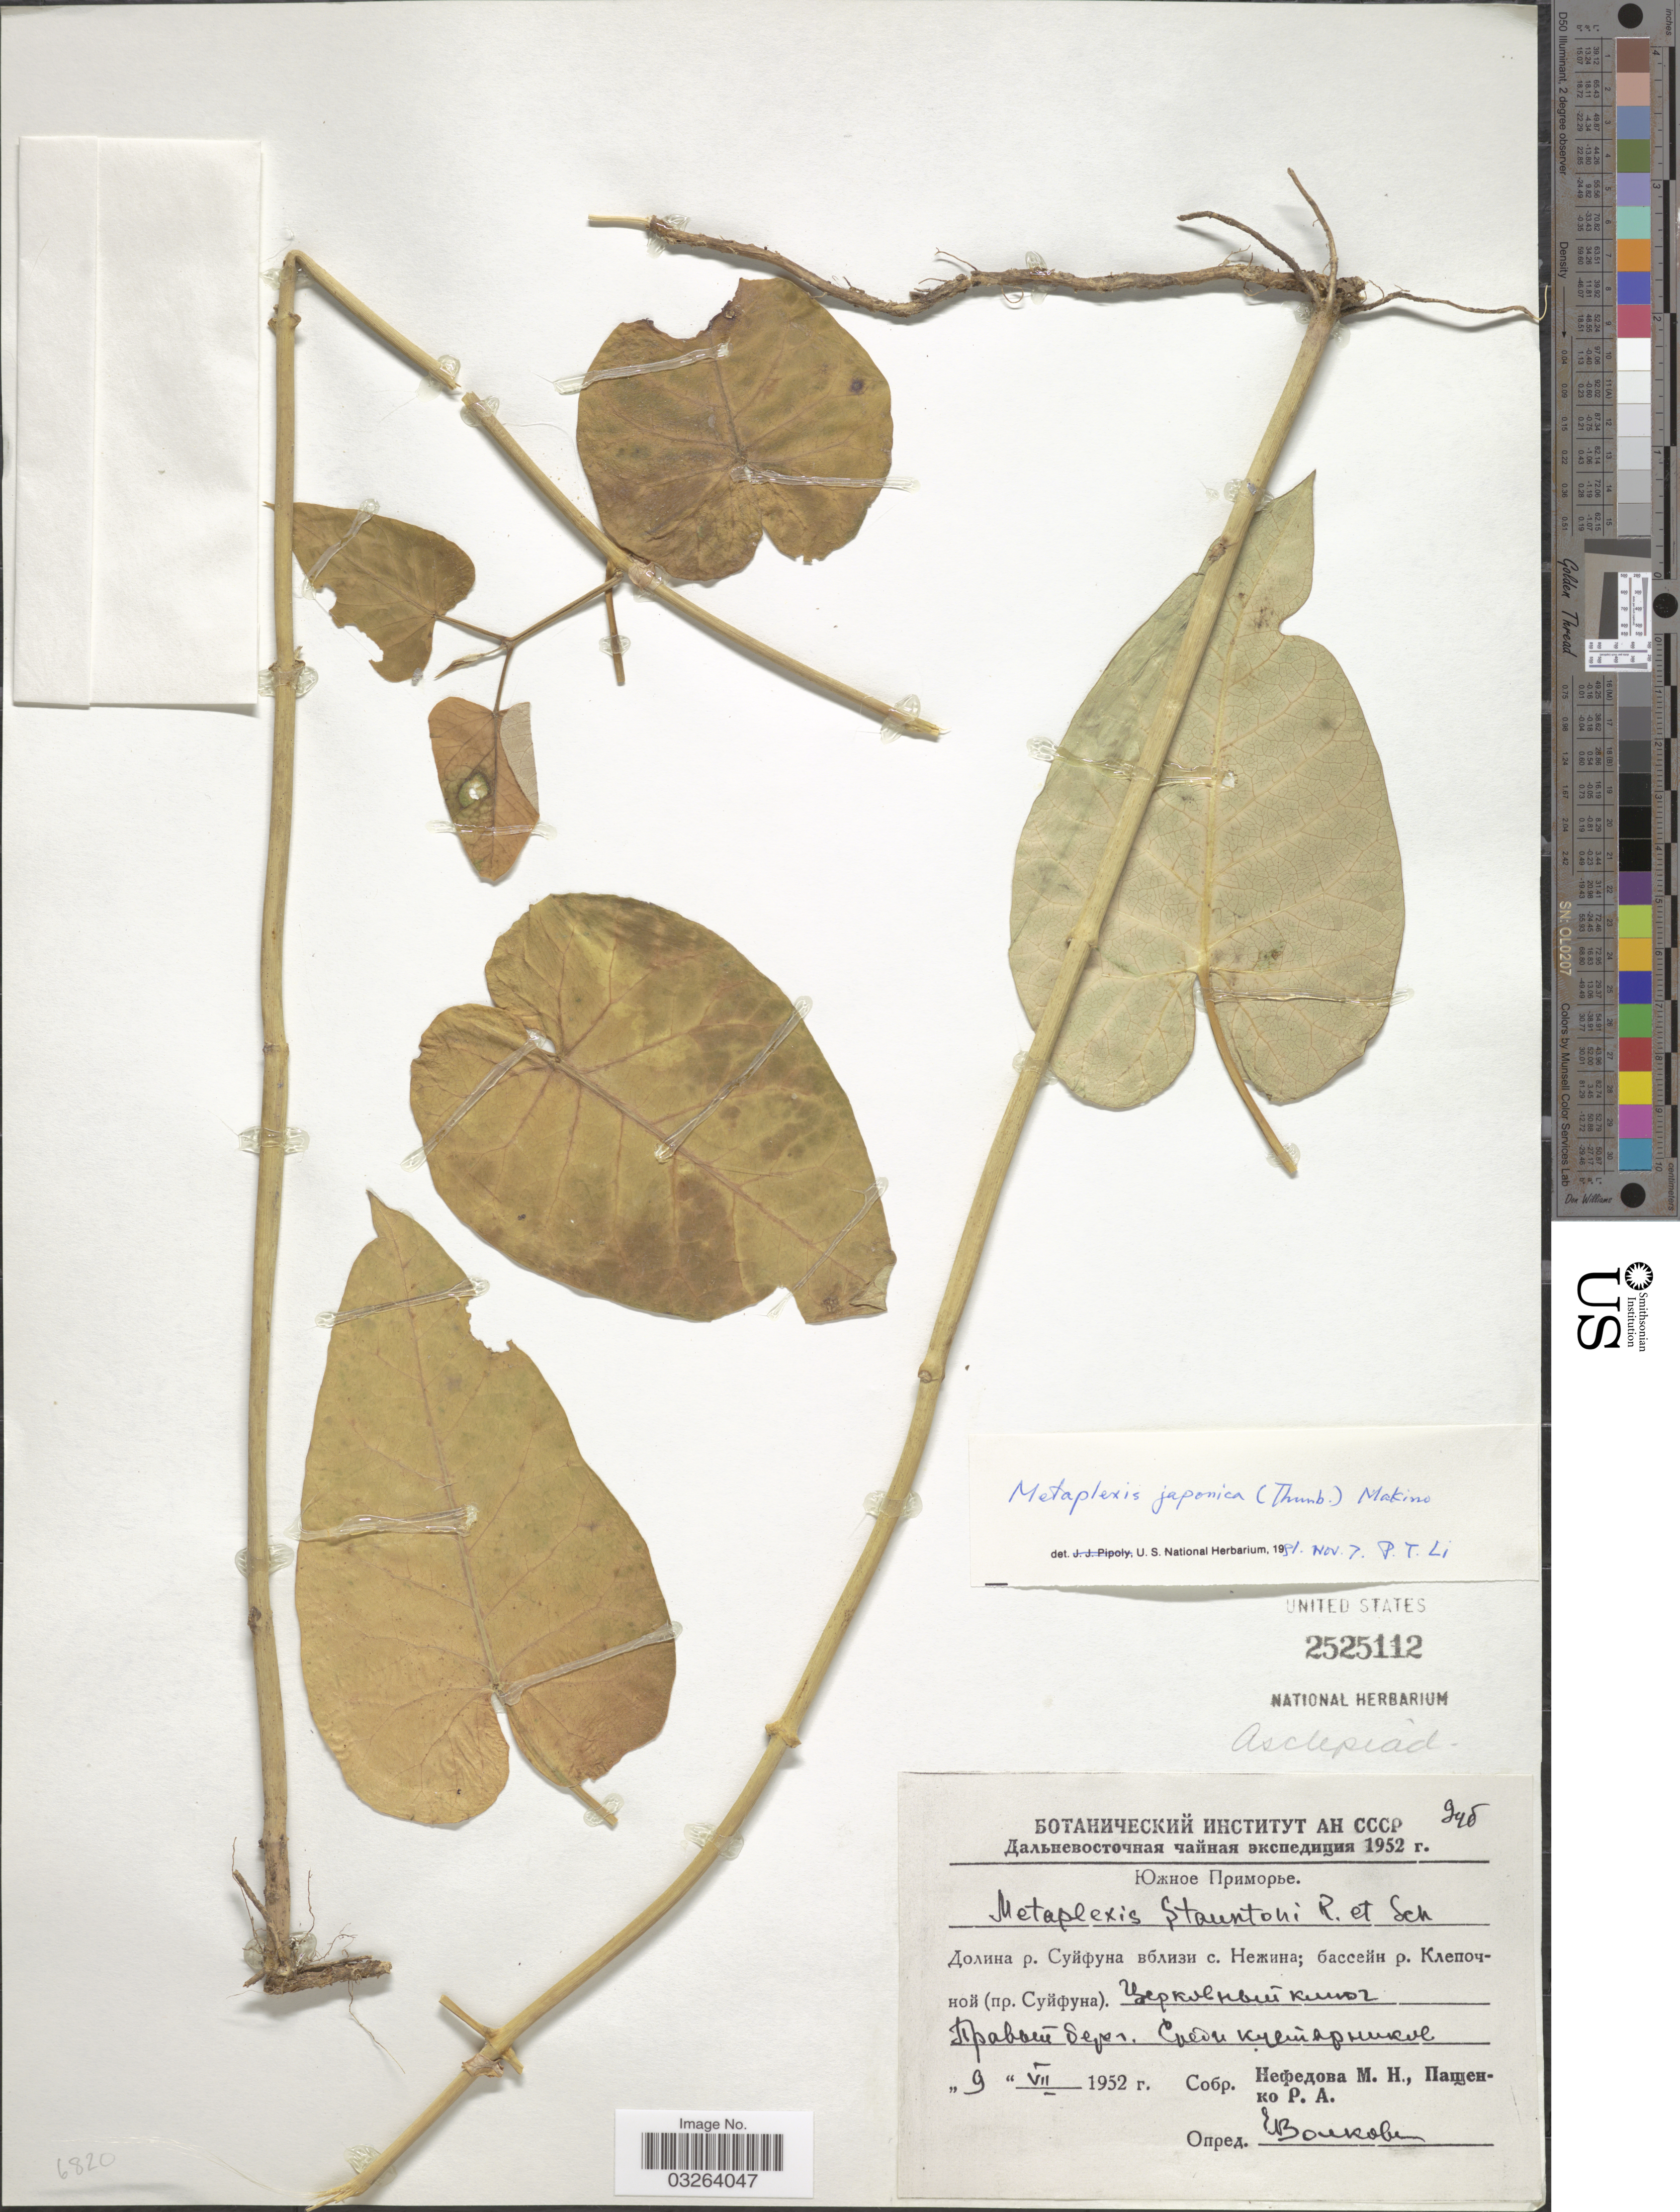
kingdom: Plantae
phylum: Tracheophyta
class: Magnoliopsida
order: Gentianales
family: Apocynaceae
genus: Metaplexis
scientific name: Metaplexis japonica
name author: (Thunb.) Makino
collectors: M. Nefedova & P. Pashenko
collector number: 945*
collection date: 1952-07-09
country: Russian Federation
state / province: Primorsky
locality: Basin of River Klepochnaya, River Suifun near village of Nezhino.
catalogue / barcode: US 2525112